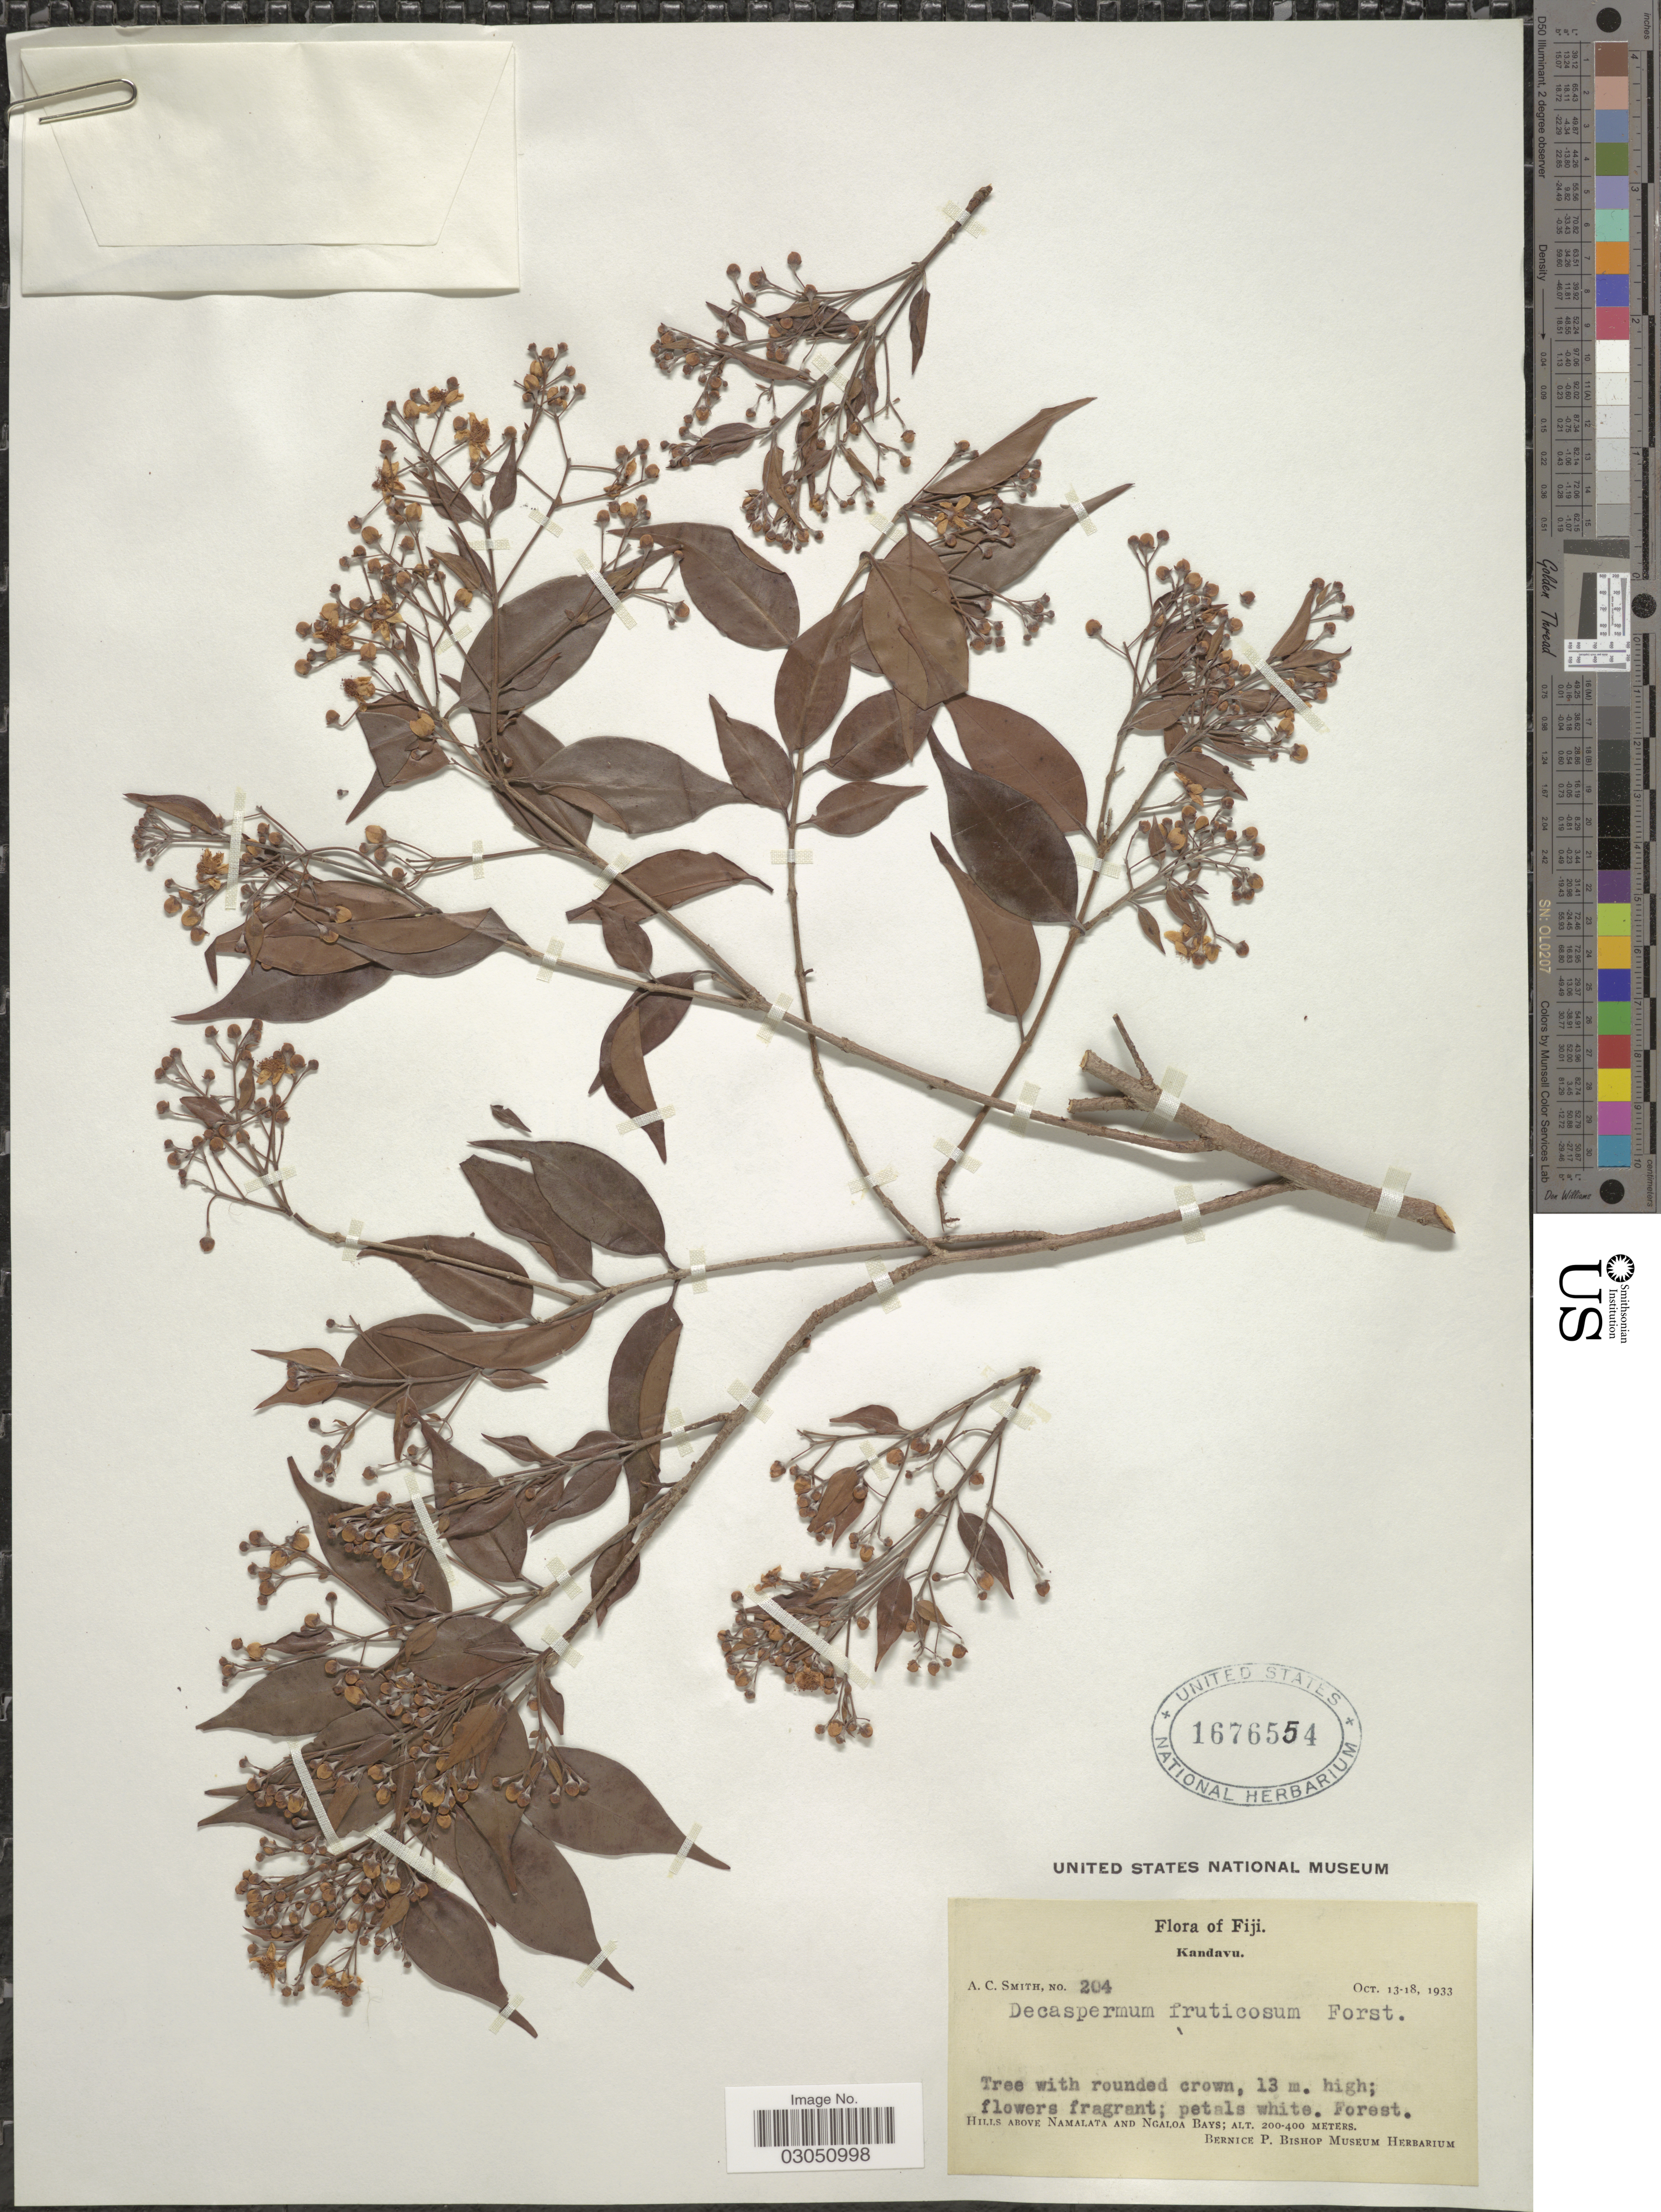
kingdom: Plantae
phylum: Tracheophyta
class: Magnoliopsida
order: Myrtales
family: Myrtaceae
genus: Decaspermum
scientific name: Decaspermum vitiense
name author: (A. Gray) Nied.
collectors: A. C. Smith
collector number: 204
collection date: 1933-10-13/1933-10-18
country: Fiji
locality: Kandavu. Hills above Namalata and Ngaloa Bays.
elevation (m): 200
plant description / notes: cited by A.J. Scott, Kew Bull. 34(1): 65. 1979.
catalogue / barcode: US 1676554